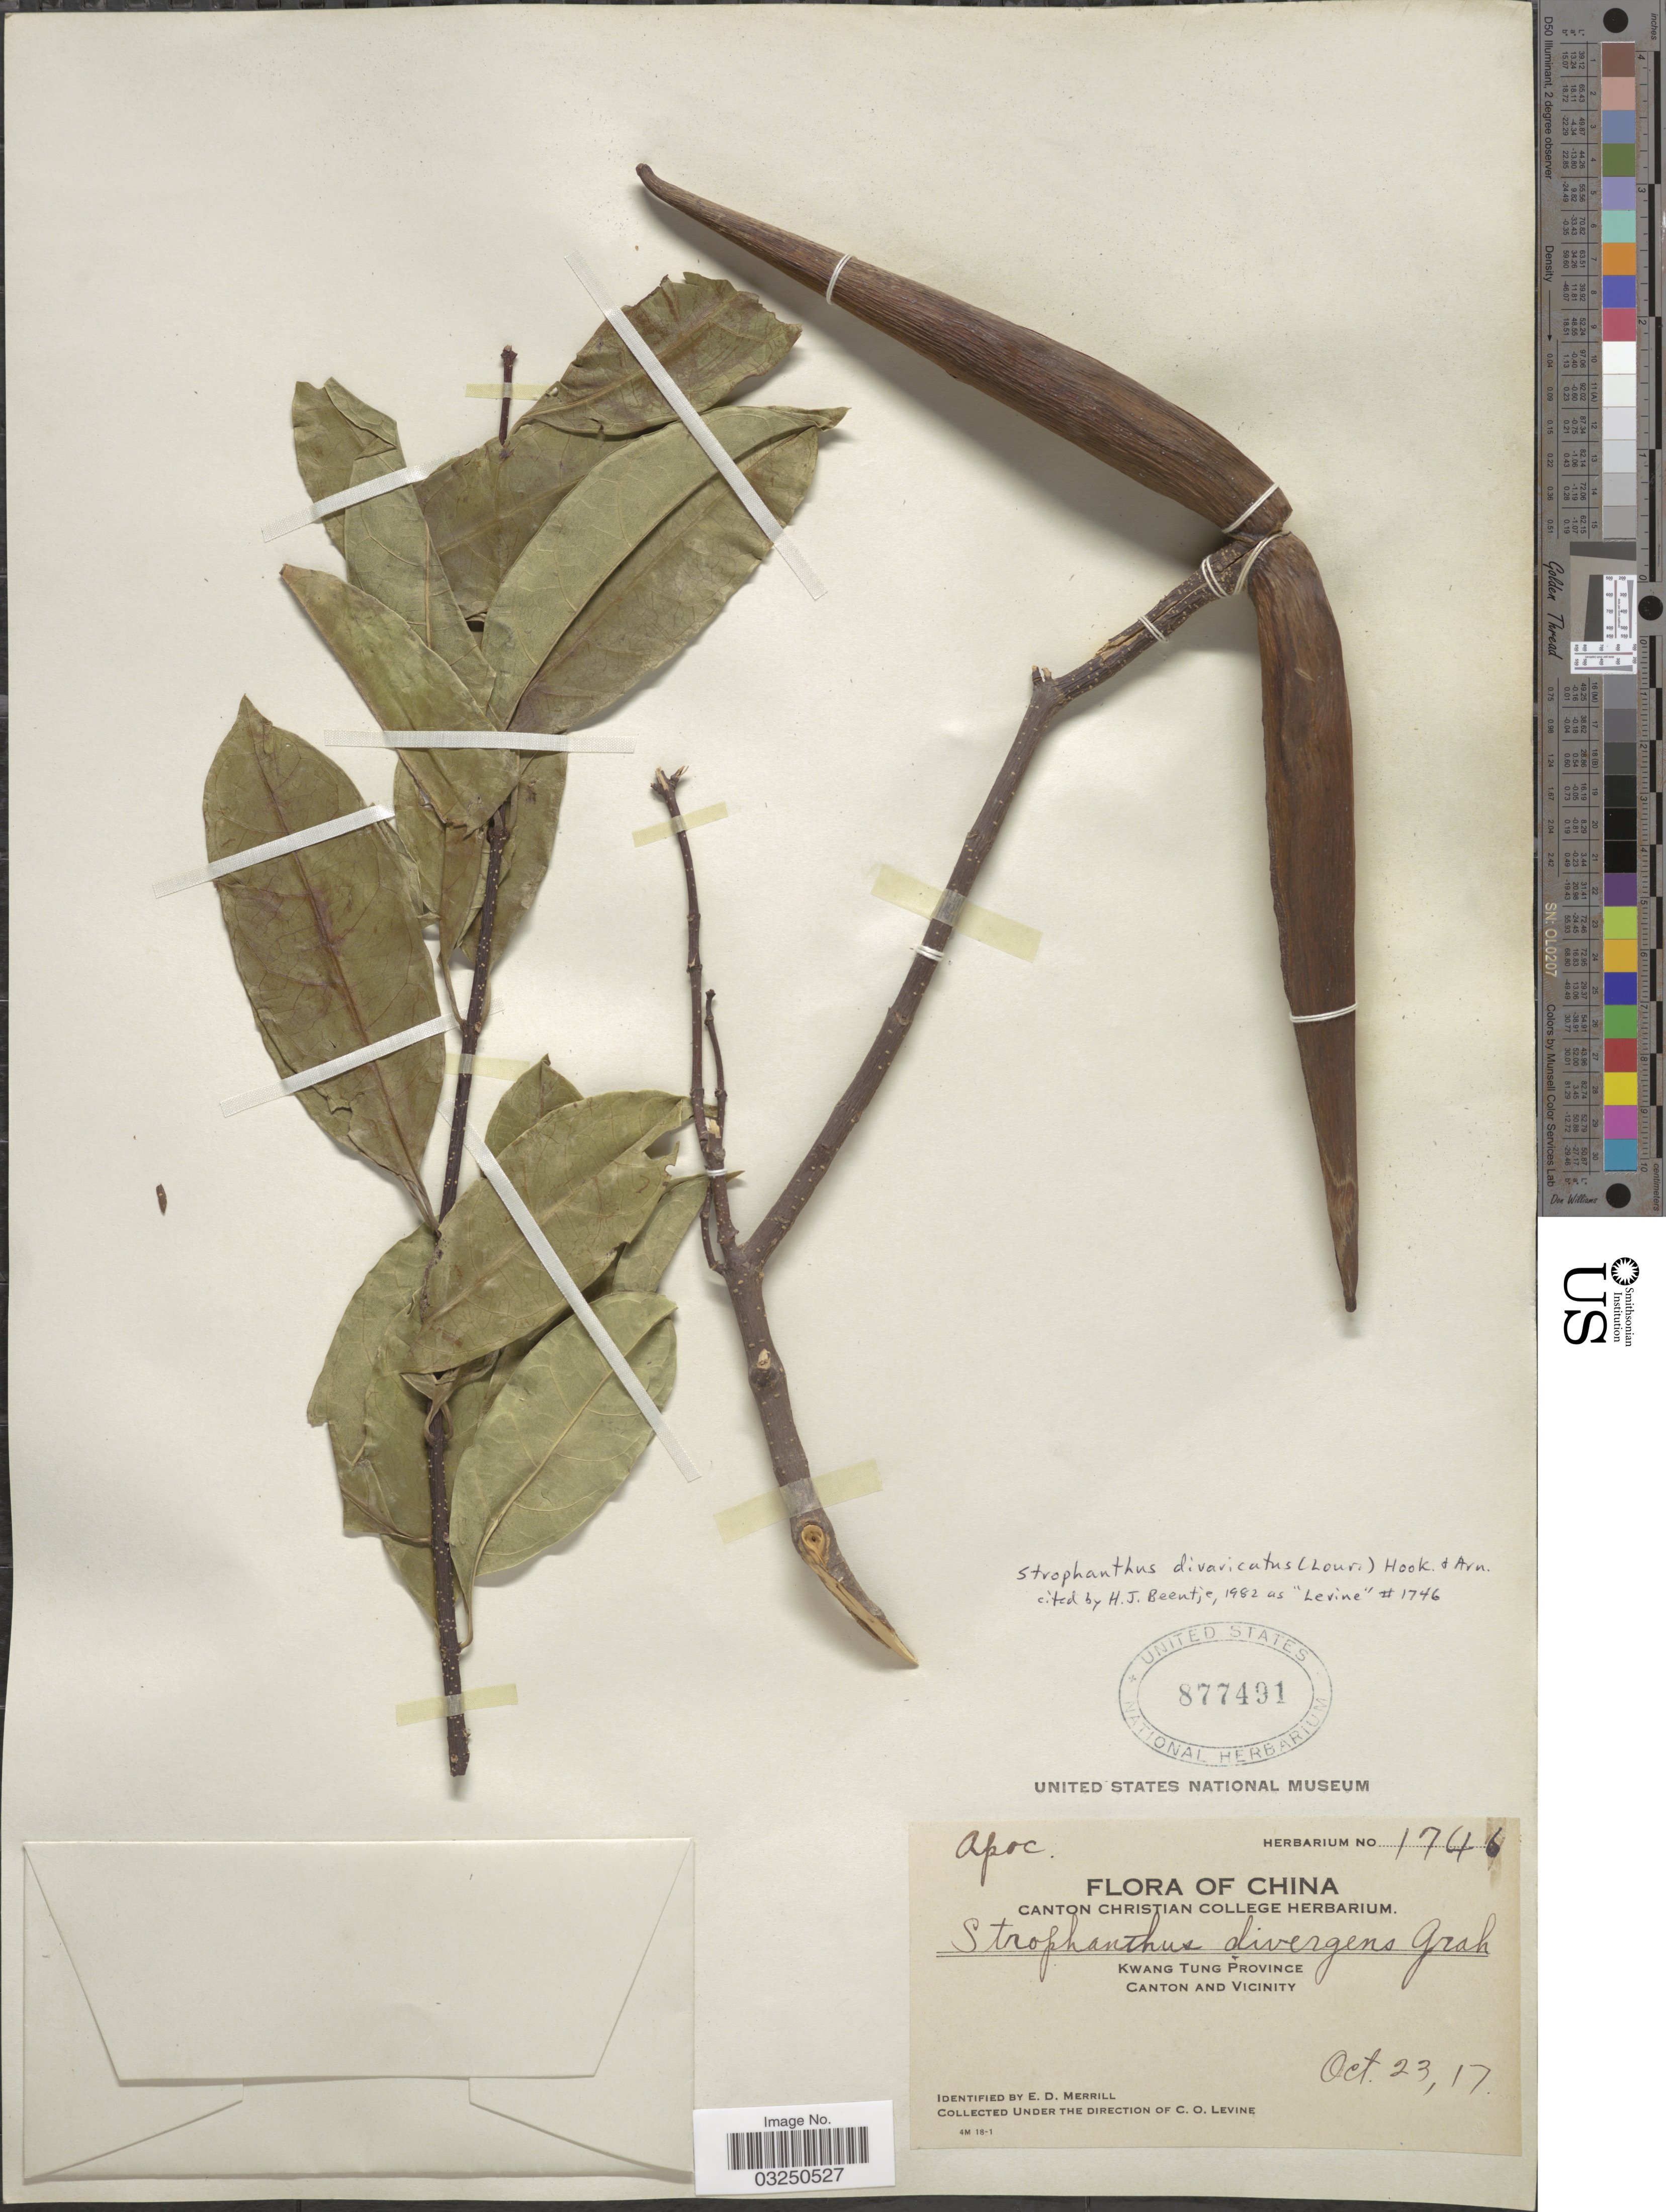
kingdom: Plantae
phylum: Tracheophyta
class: Magnoliopsida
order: Gentianales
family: Apocynaceae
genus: Strophanthus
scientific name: Strophanthus divaricatus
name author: (Lour.) Hook. & Arn.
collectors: C. O. Levine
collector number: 1746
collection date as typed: Transcribed d/m/y: 23/10/17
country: China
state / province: Guangdong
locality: Kwang Tung Province. Canton and Vicinity.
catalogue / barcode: US 877491